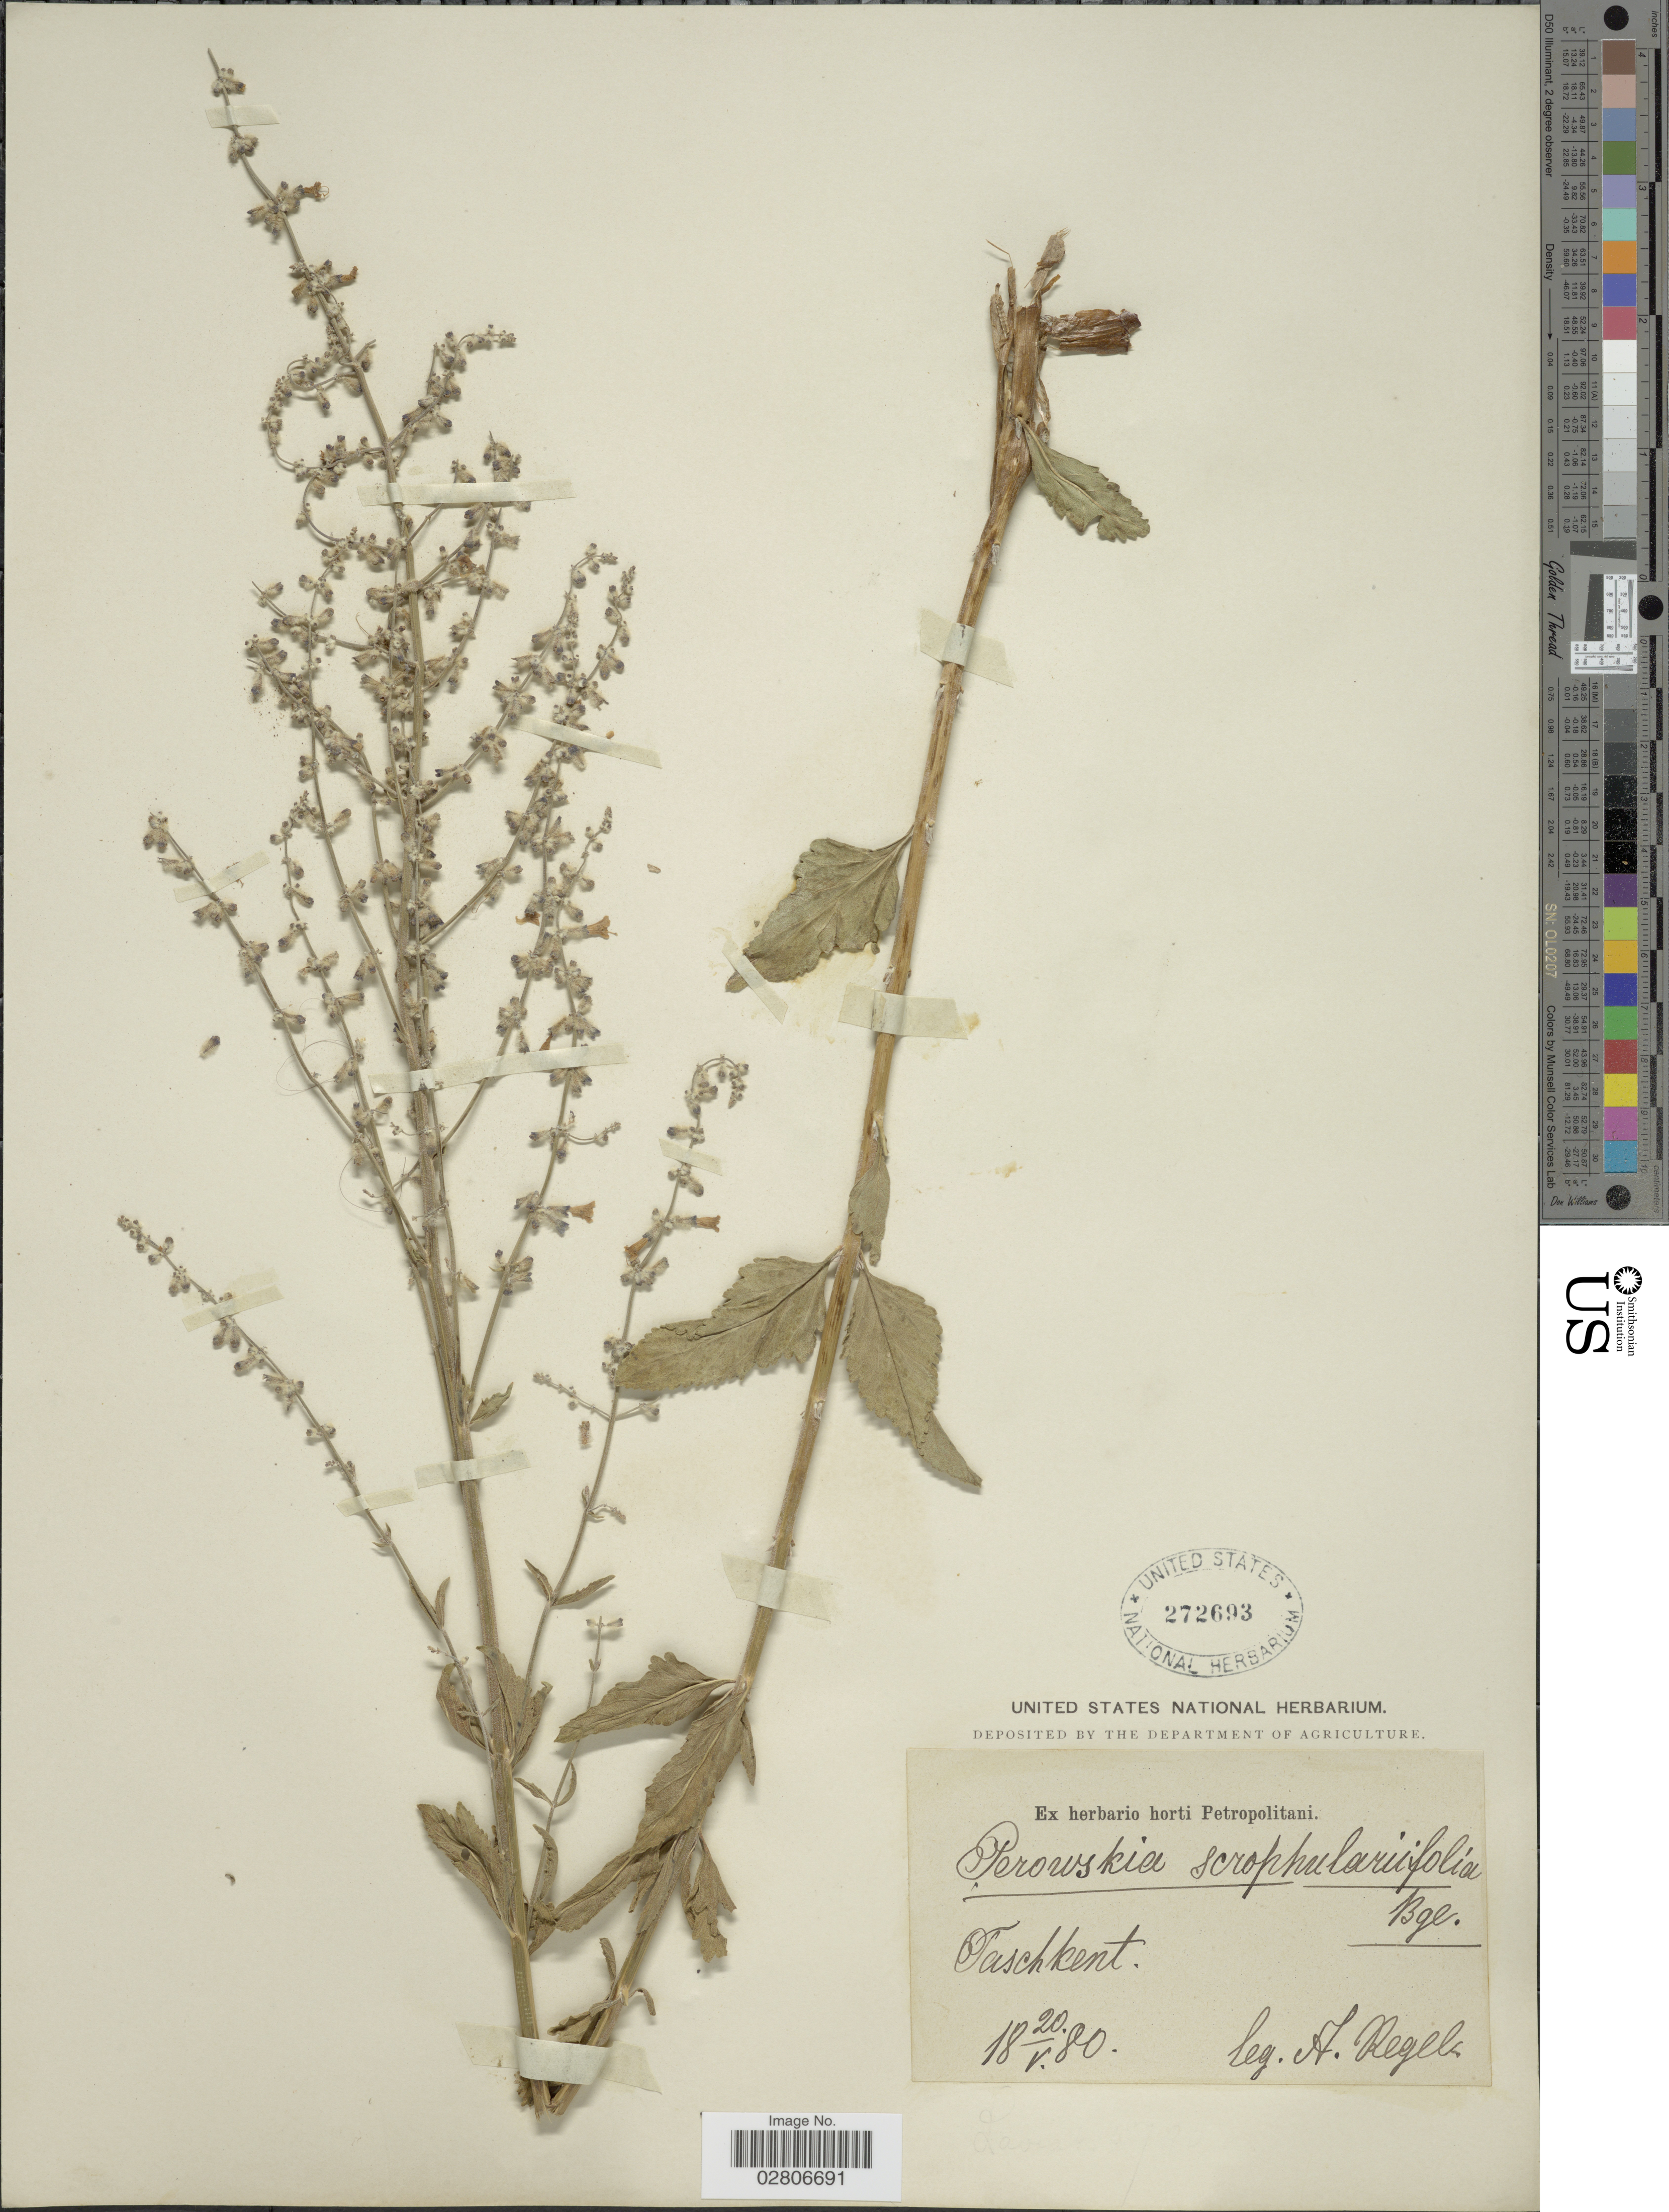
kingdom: Plantae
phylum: Tracheophyta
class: Magnoliopsida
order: Lamiales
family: Lamiaceae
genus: Perovskia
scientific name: Perovskia scrophulariifolia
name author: Bunge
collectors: A. Regel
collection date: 1880-05-20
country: Uzbekistan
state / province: Toshkent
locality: Taschkent.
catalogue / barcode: US 272693